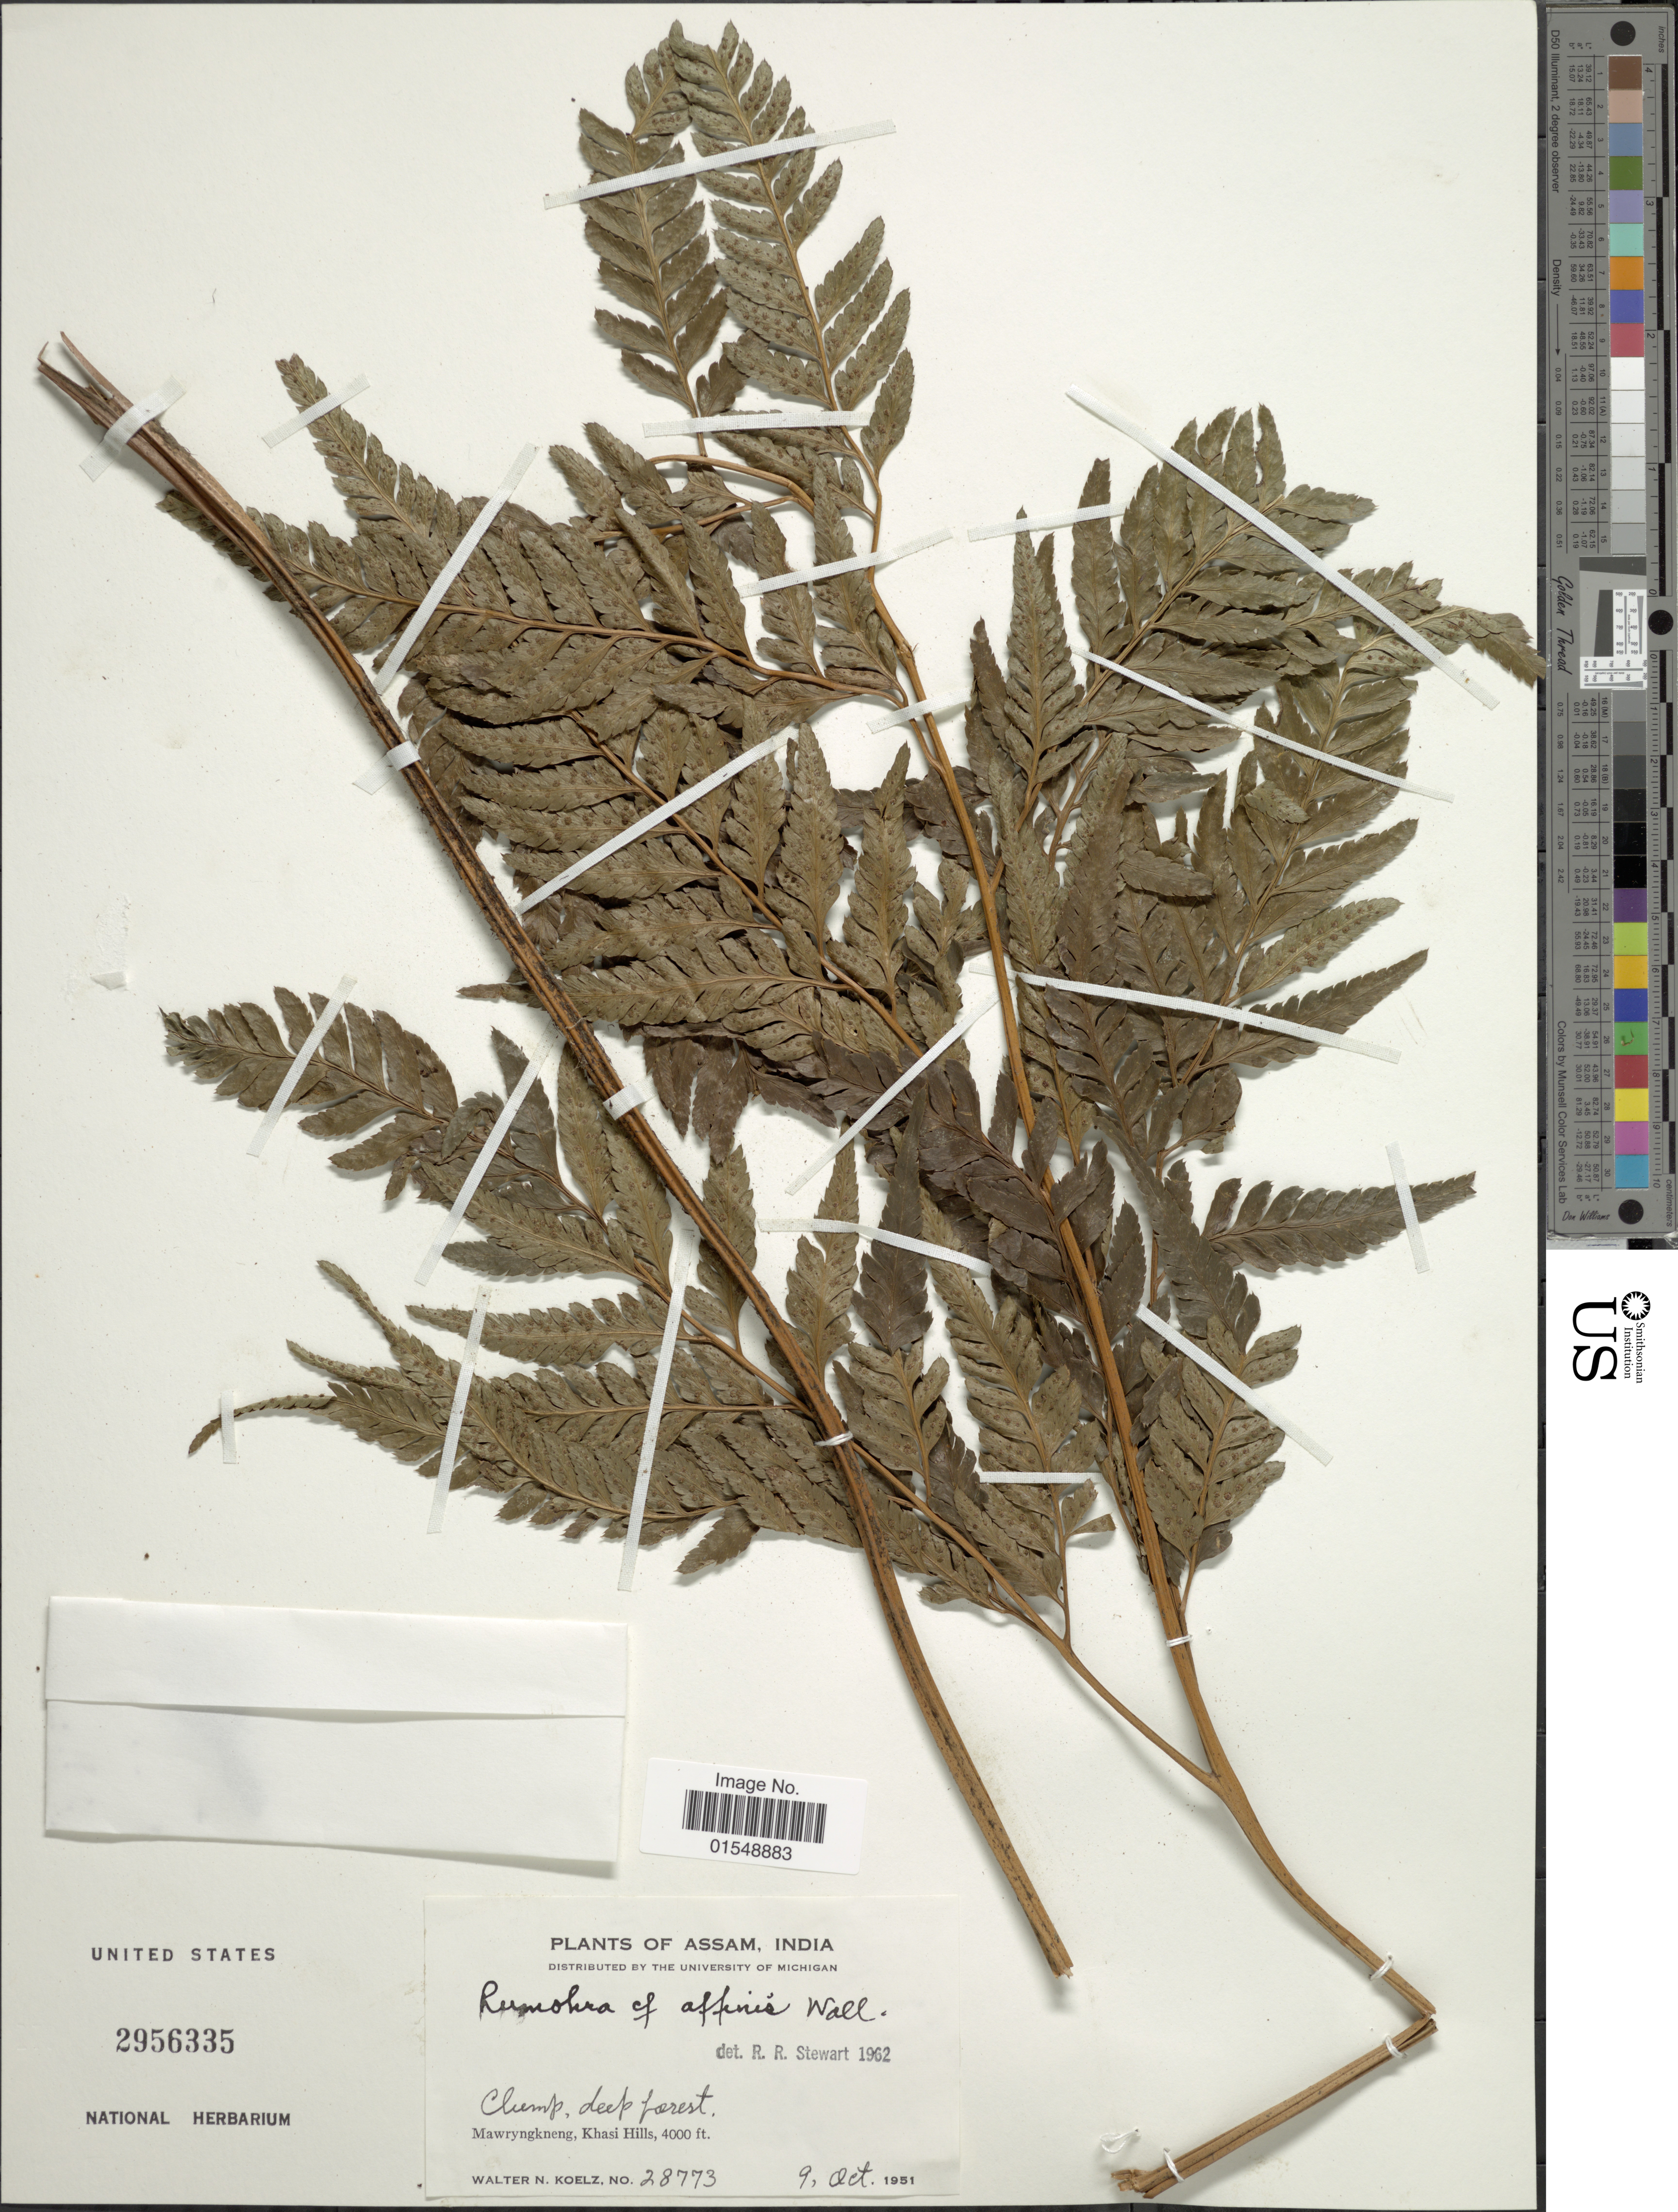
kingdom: Plantae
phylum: Tracheophyta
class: Polypodiopsida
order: Polypodiales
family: Dryopteridaceae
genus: Arachniodes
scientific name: Arachniodes affinis (Wall.) comb. ined.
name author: (Wall.)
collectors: W. N. Koelz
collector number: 28773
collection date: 1951-10-09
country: India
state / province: Meghalaya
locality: Mawryngkneng, Khasi Hills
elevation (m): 1219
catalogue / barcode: US 2956335